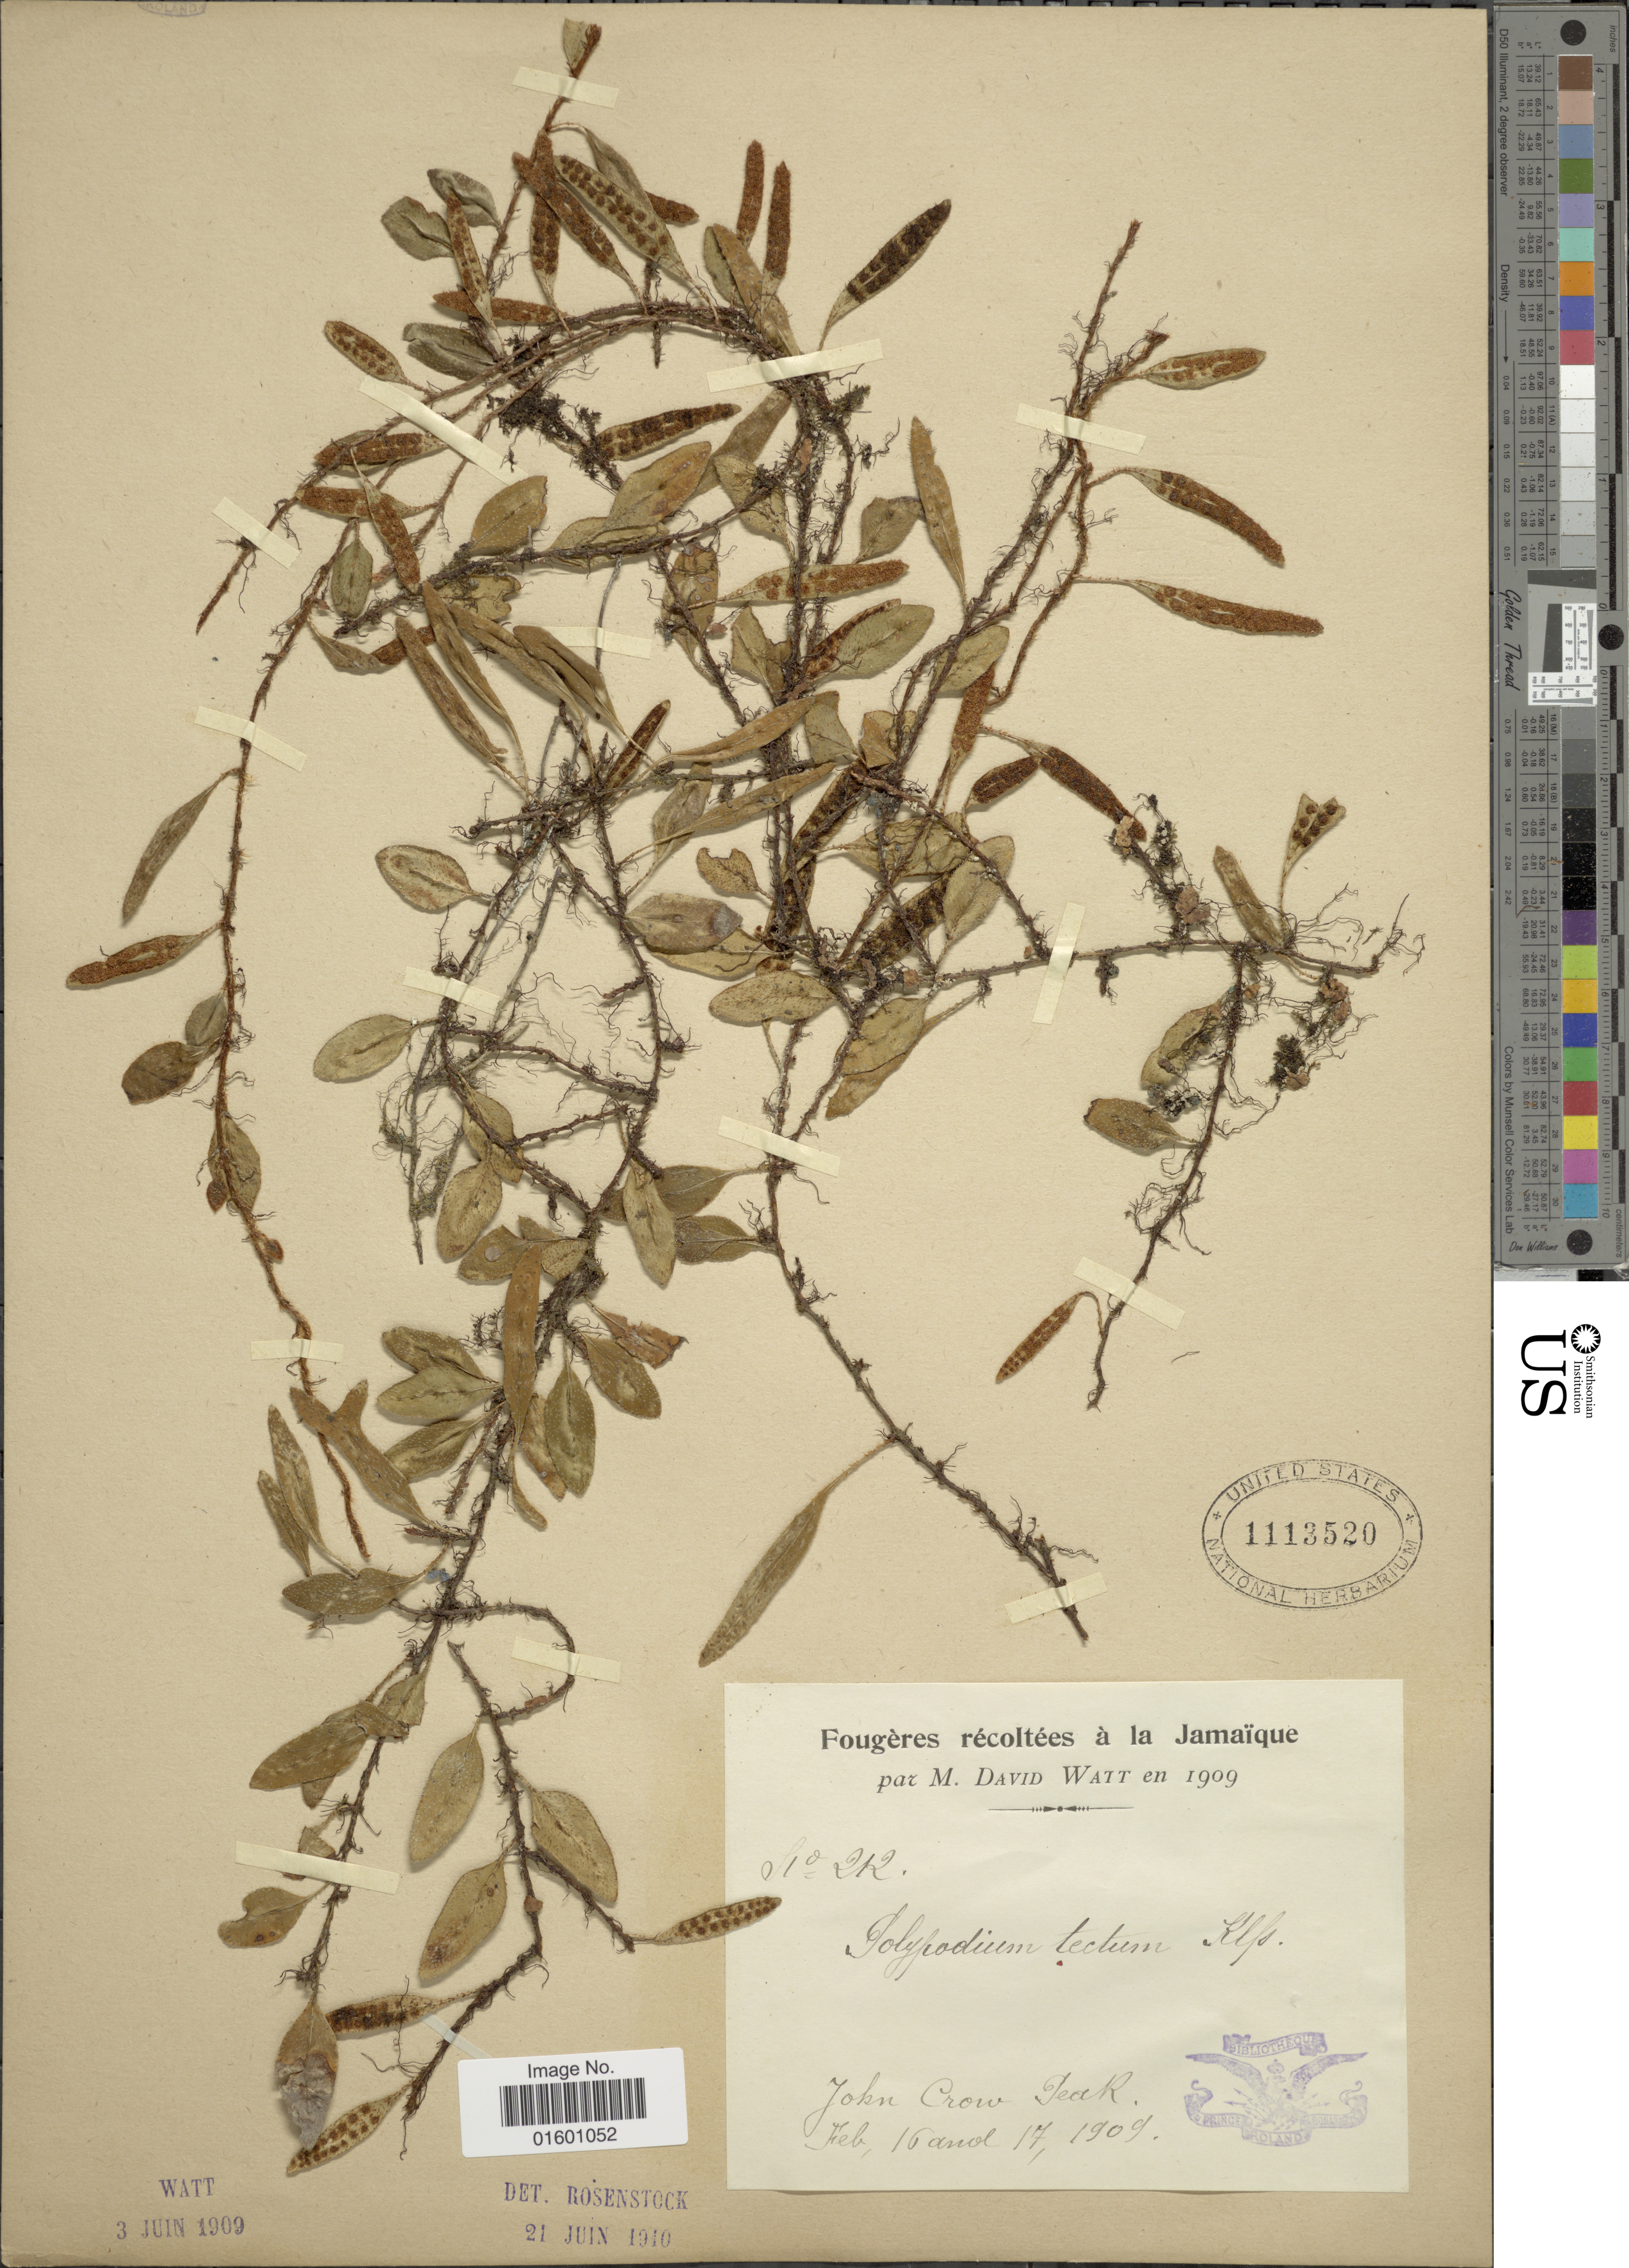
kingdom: Plantae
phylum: Tracheophyta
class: Polypodiopsida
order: Polypodiales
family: Polypodiaceae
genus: Microgramma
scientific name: Microgramma piloselloides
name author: (L.) Copel.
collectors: M. Watt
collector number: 212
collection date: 1909-02-16/1909-02-17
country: Jamaica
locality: John Crow Peak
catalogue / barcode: US 1113520